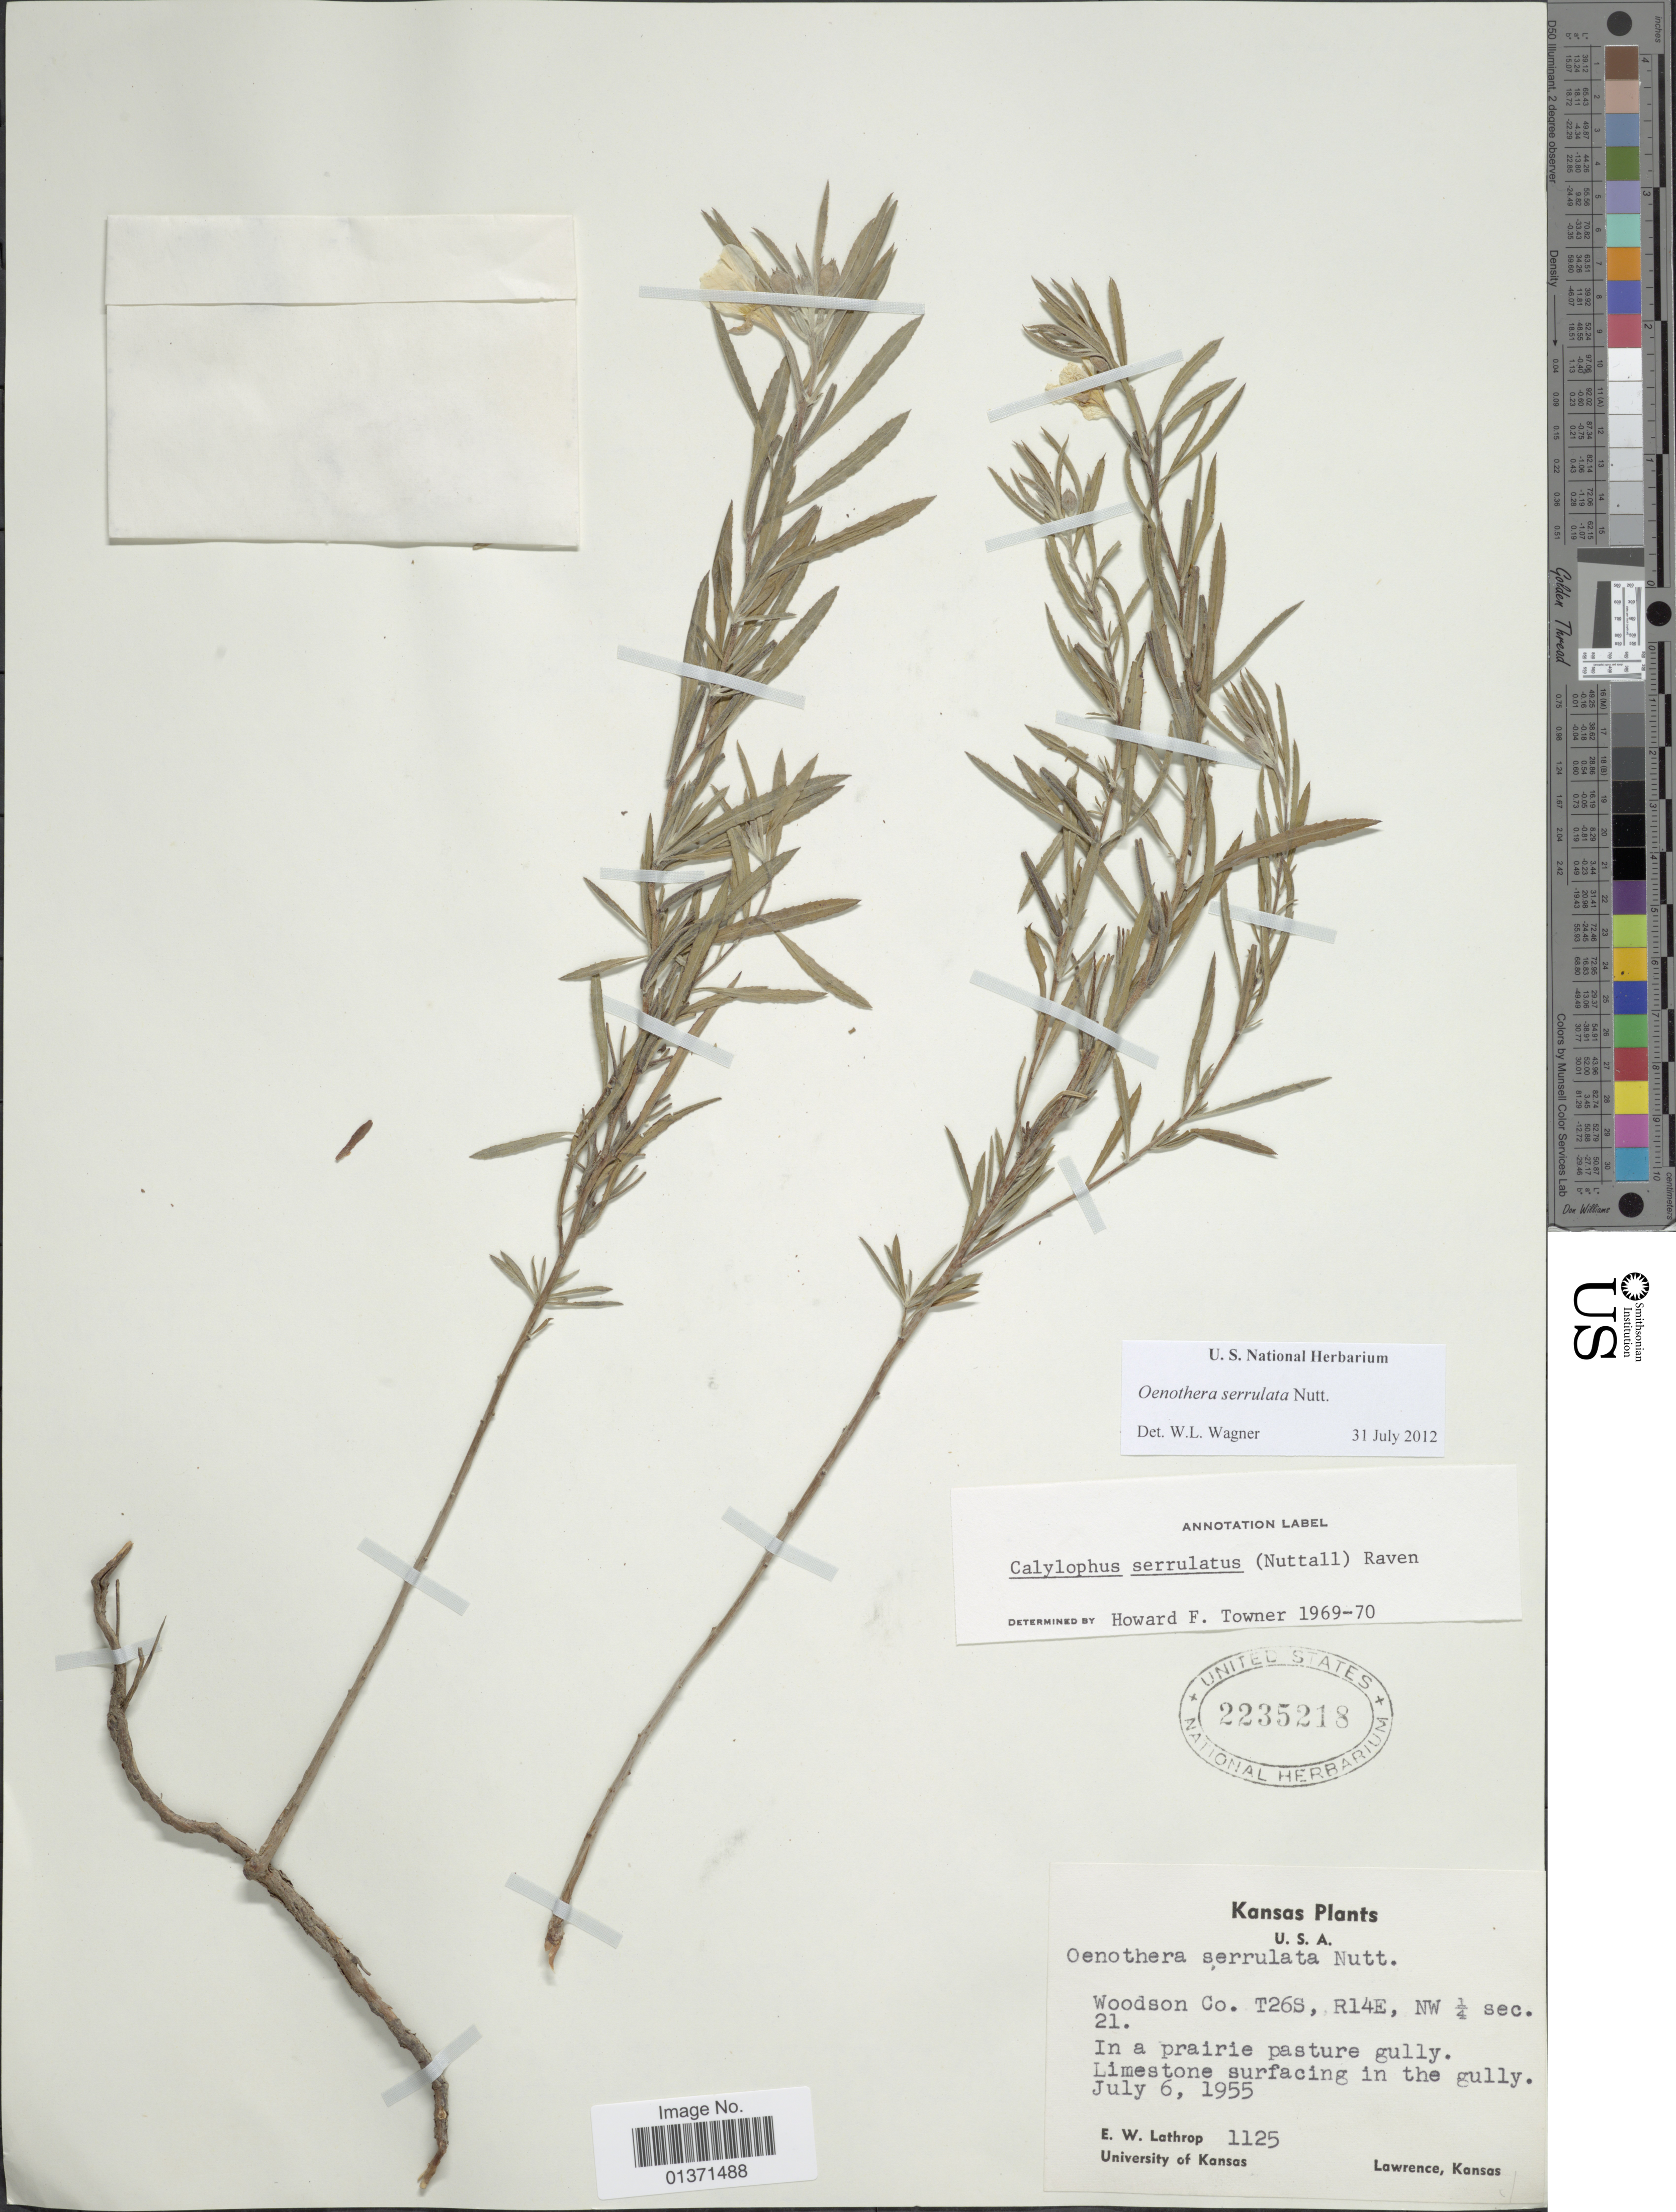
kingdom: Plantae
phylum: Tracheophyta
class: Magnoliopsida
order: Myrtales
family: Onagraceae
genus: Oenothera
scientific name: Oenothera serrulata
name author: Nutt.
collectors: E. W. Lathrop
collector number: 1125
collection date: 1955-07-06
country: United States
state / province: Kansas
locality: Woodson Co. T26S, R14E, NW ¼ sec. 21, Lawrence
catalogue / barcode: US 2235218